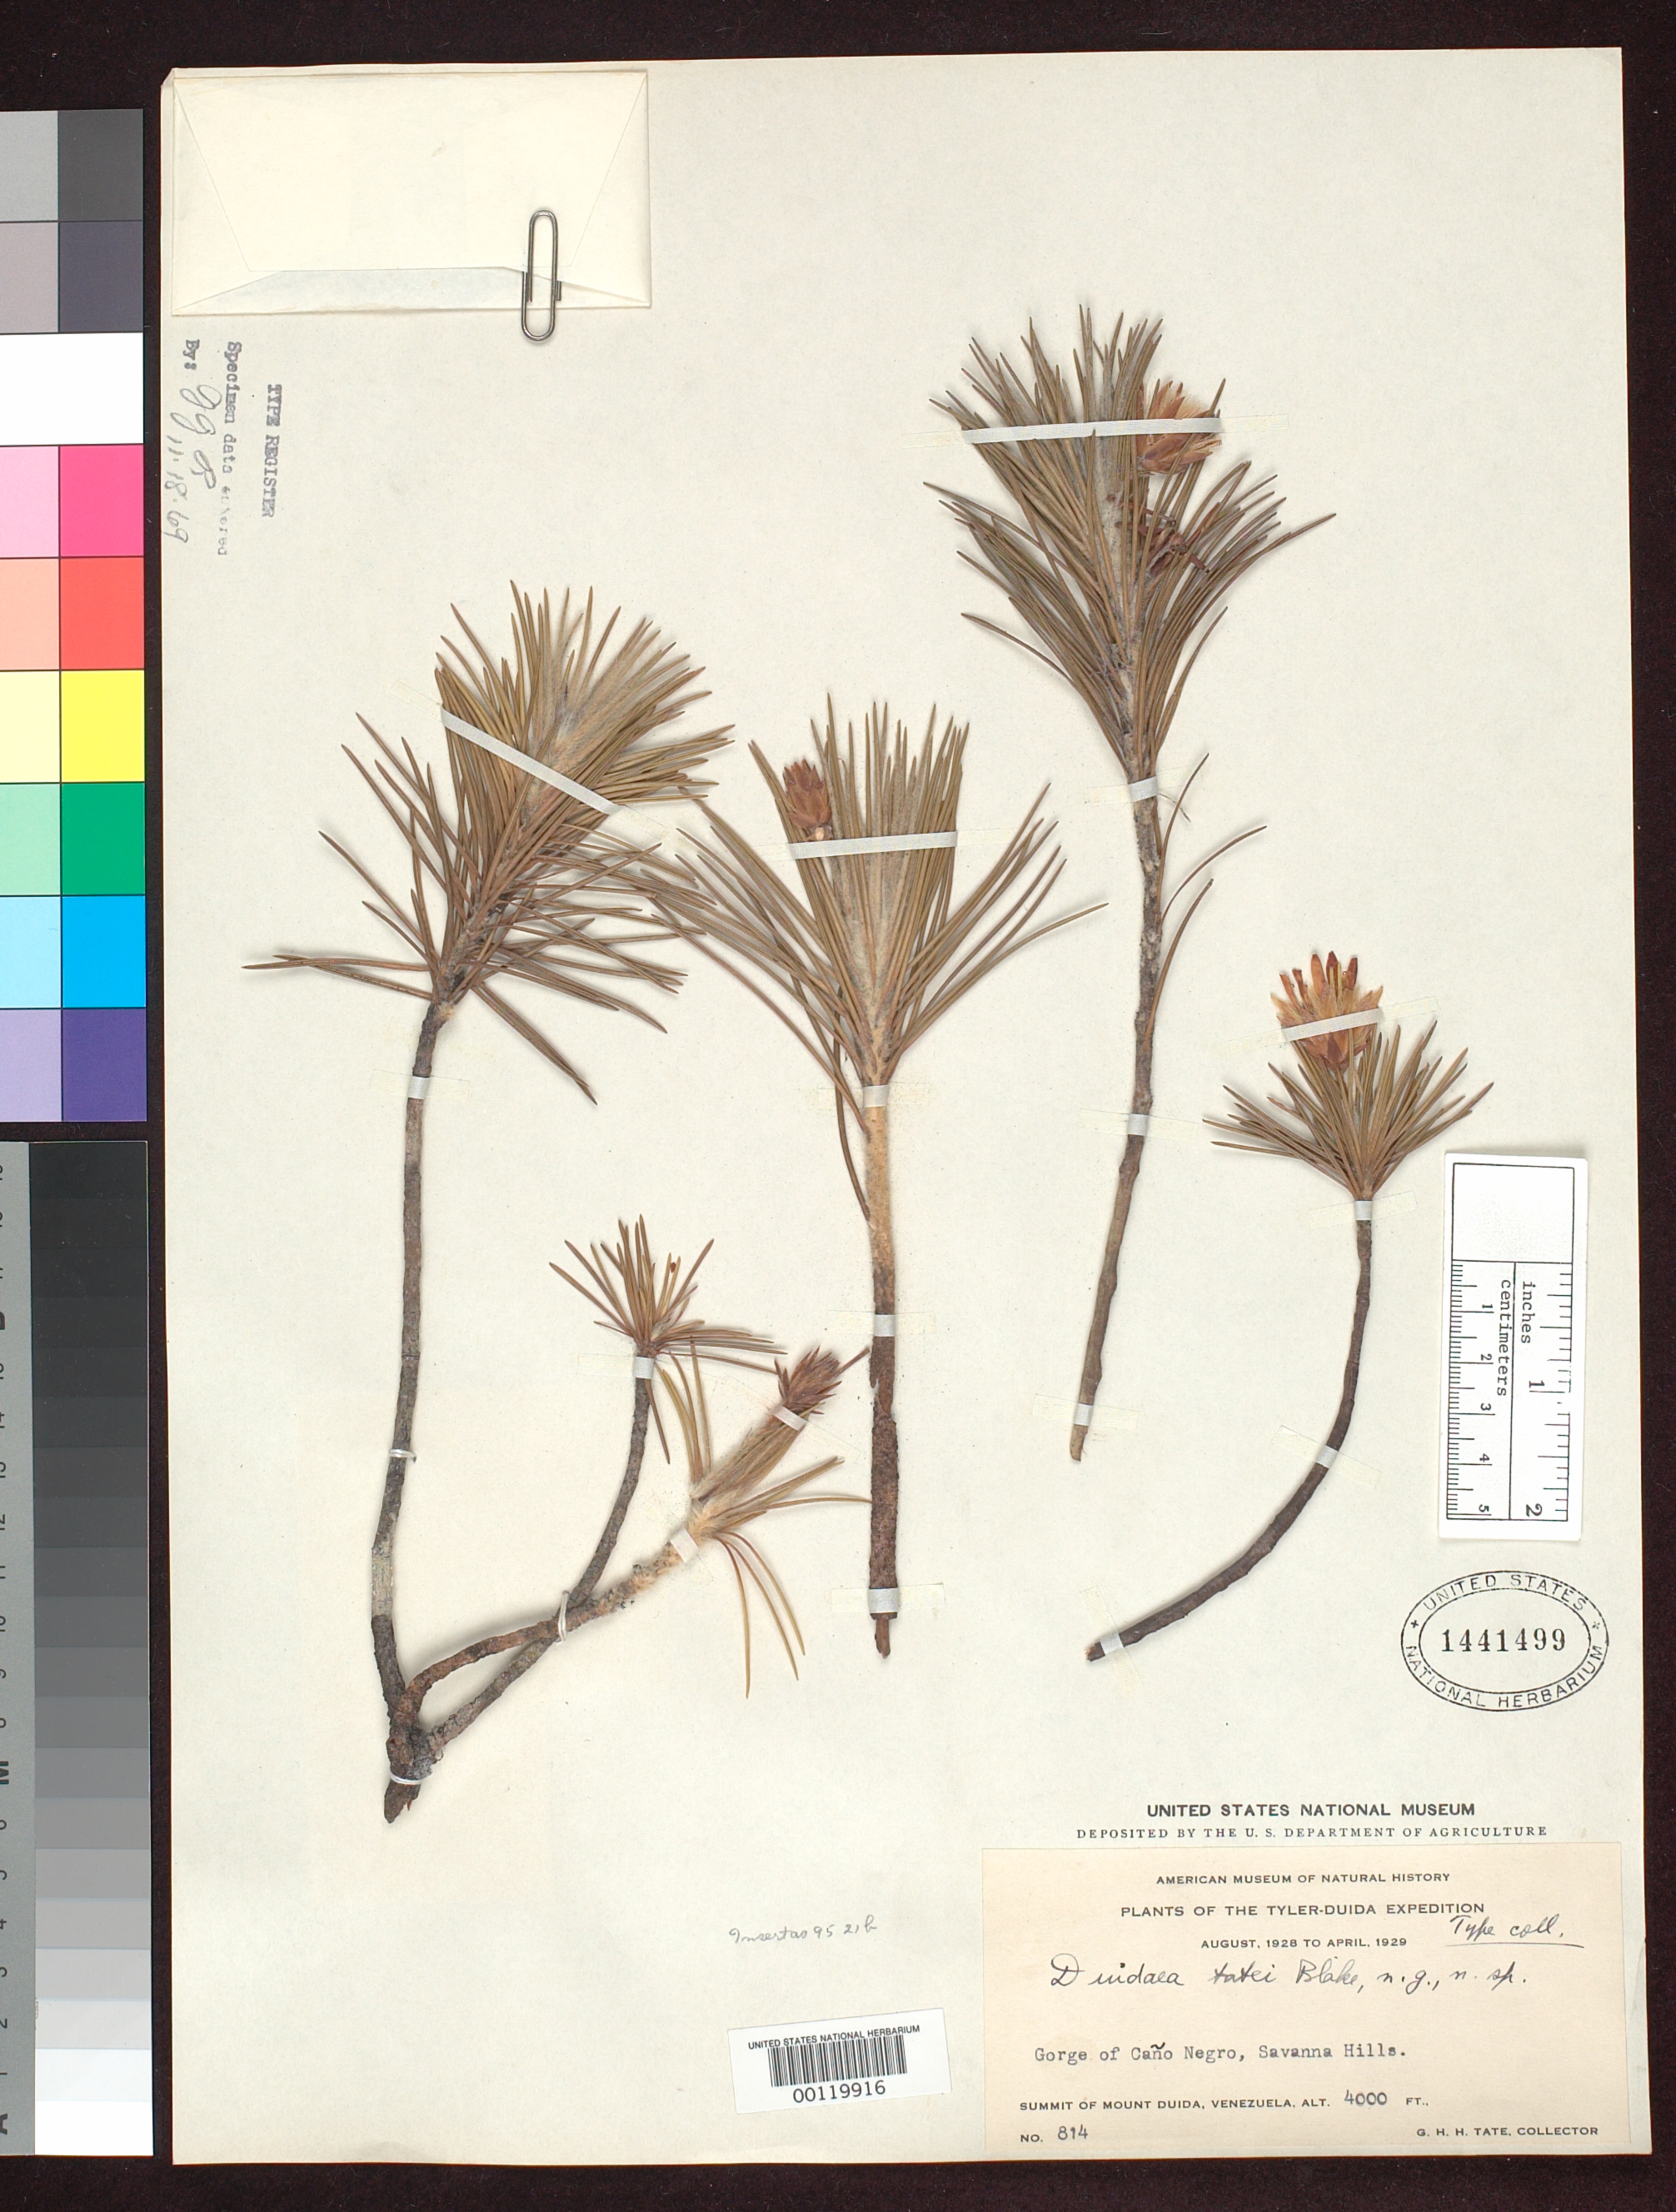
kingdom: Plantae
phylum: Tracheophyta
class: Magnoliopsida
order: Asterales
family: Asteraceae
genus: Duidaea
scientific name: Duidaea tatei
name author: S.F. Blake in Gleason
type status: Isotype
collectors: G. H. H.Tate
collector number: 814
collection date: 1929-01-01/1929-01-04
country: Venezuela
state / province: Amazonas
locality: Mt. Duida.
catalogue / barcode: US 1441499